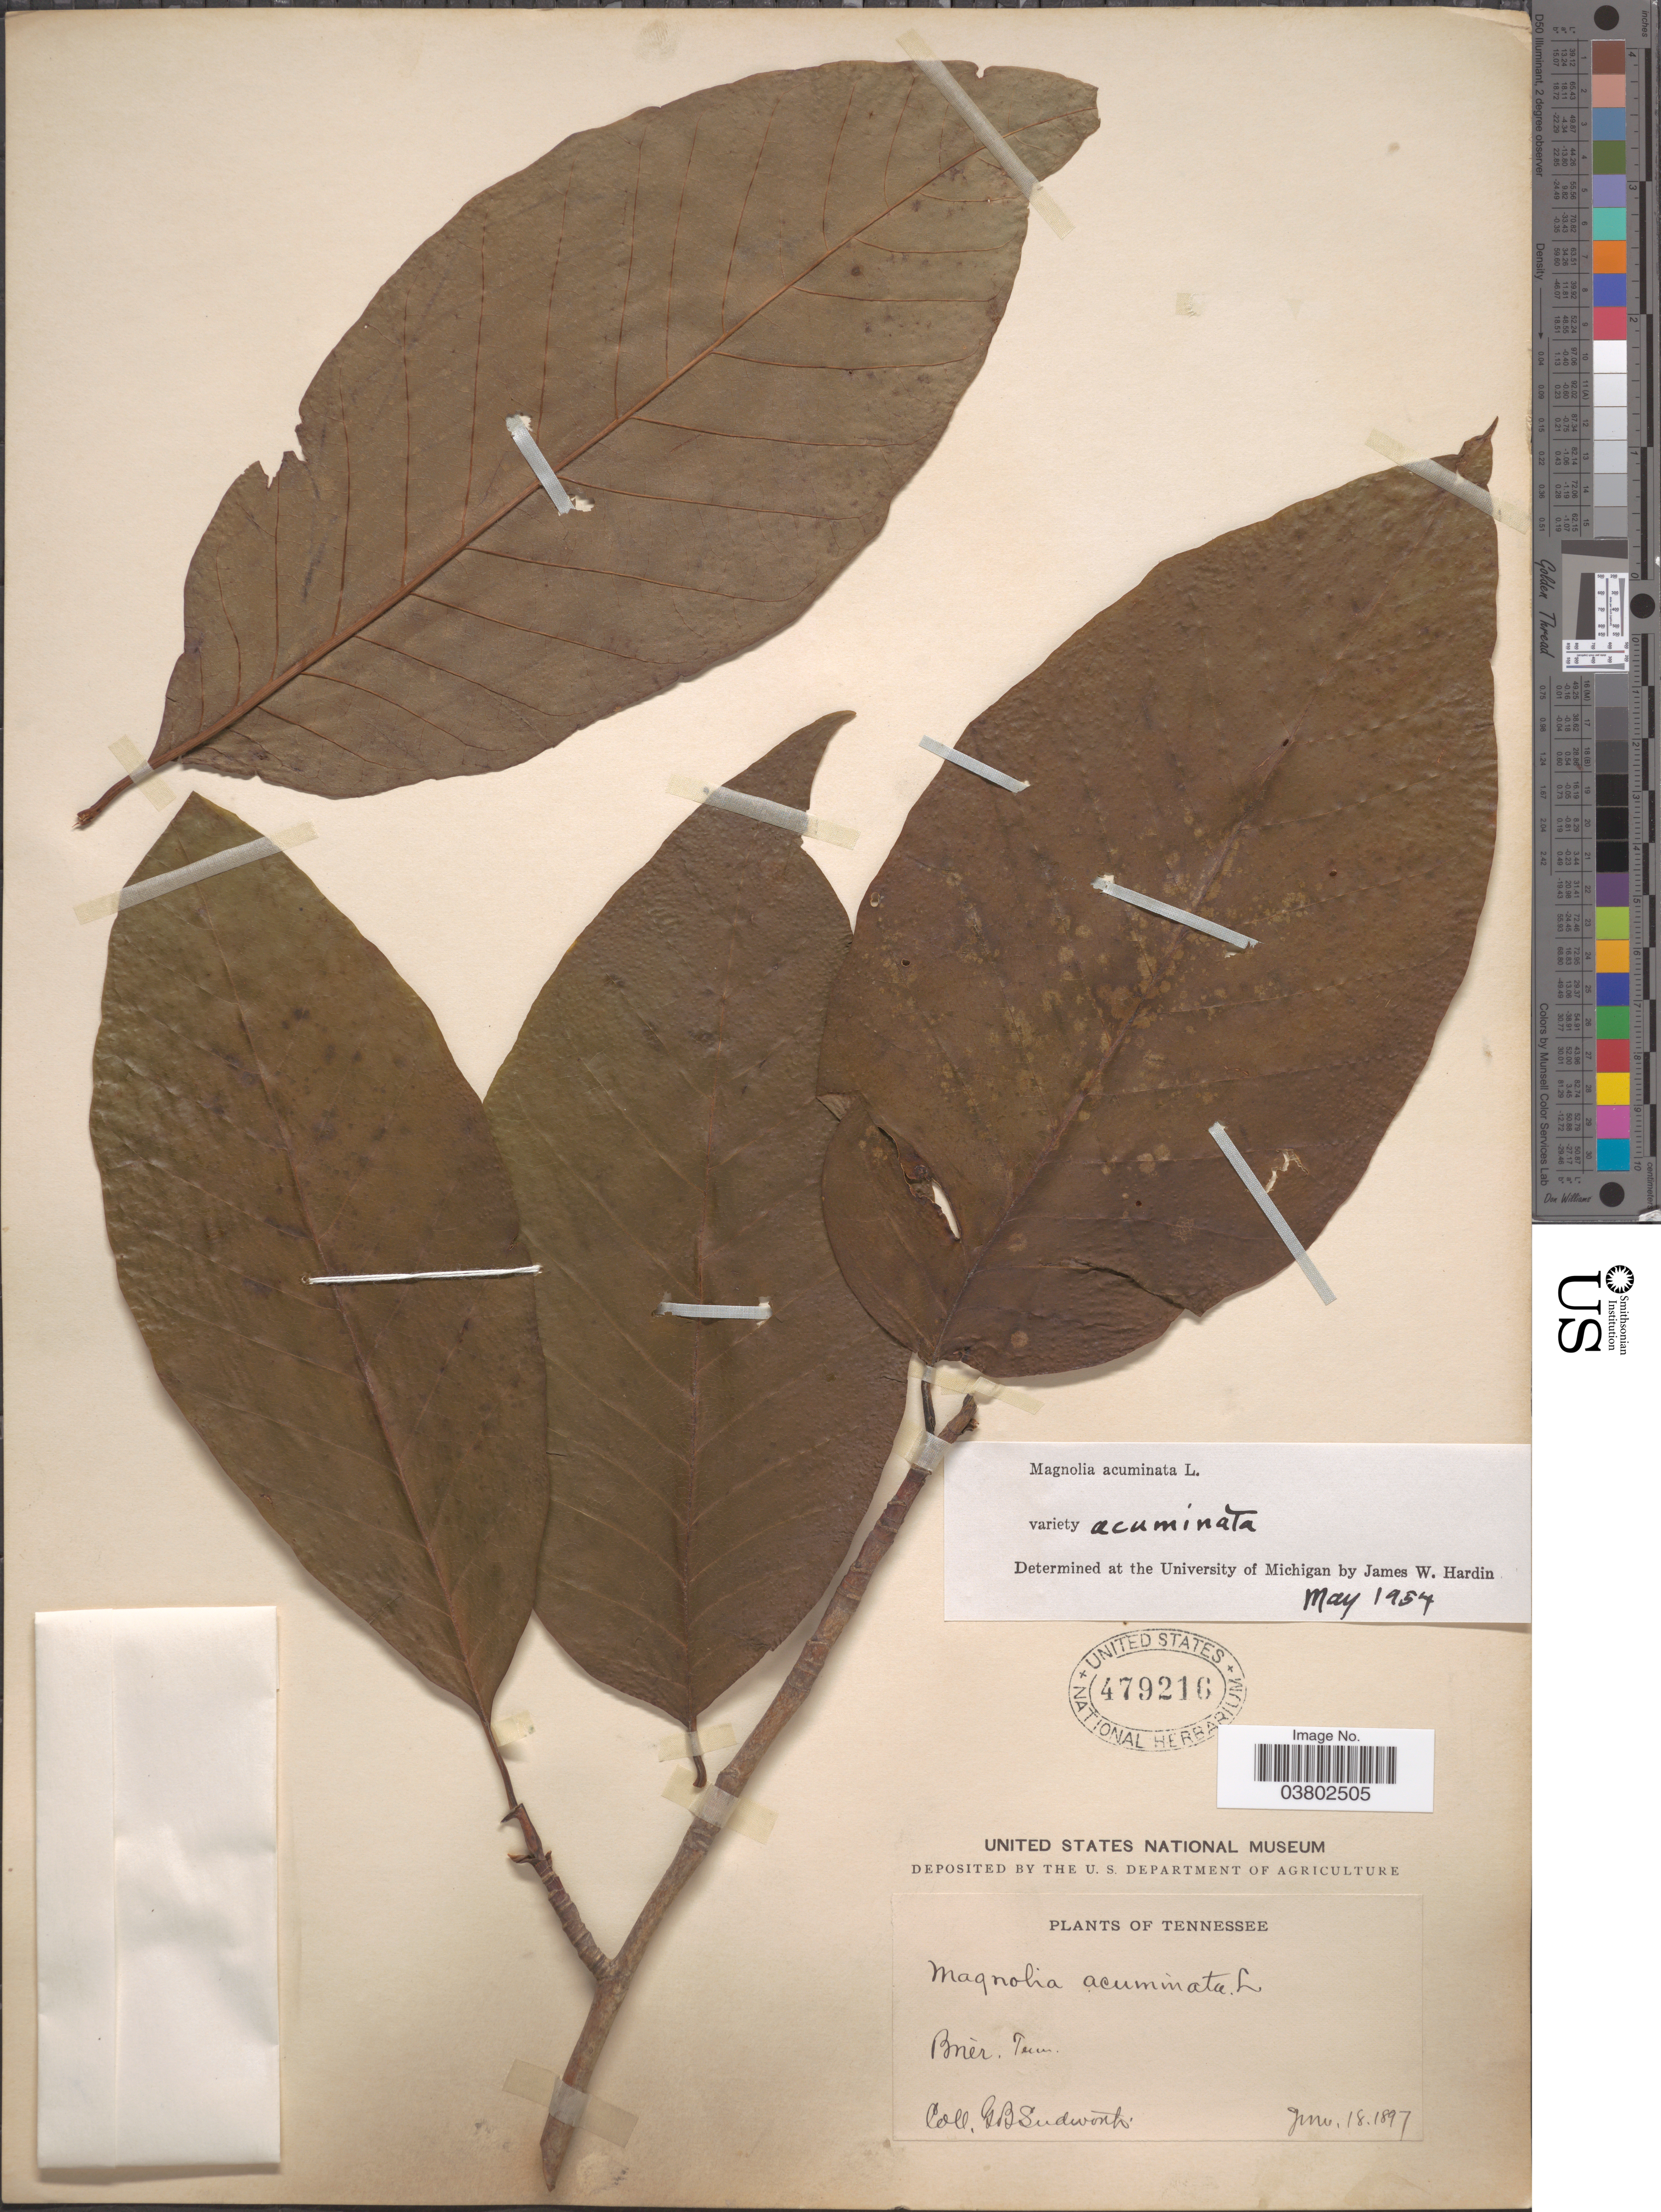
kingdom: Plantae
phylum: Tracheophyta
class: Magnoliopsida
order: Magnoliales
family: Magnoliaceae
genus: Magnolia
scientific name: Magnolia acuminata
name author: (L.) L.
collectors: G. B. Sudworth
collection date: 1897-06-18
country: United States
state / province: Tennessee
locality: Brier.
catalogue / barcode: US 479216